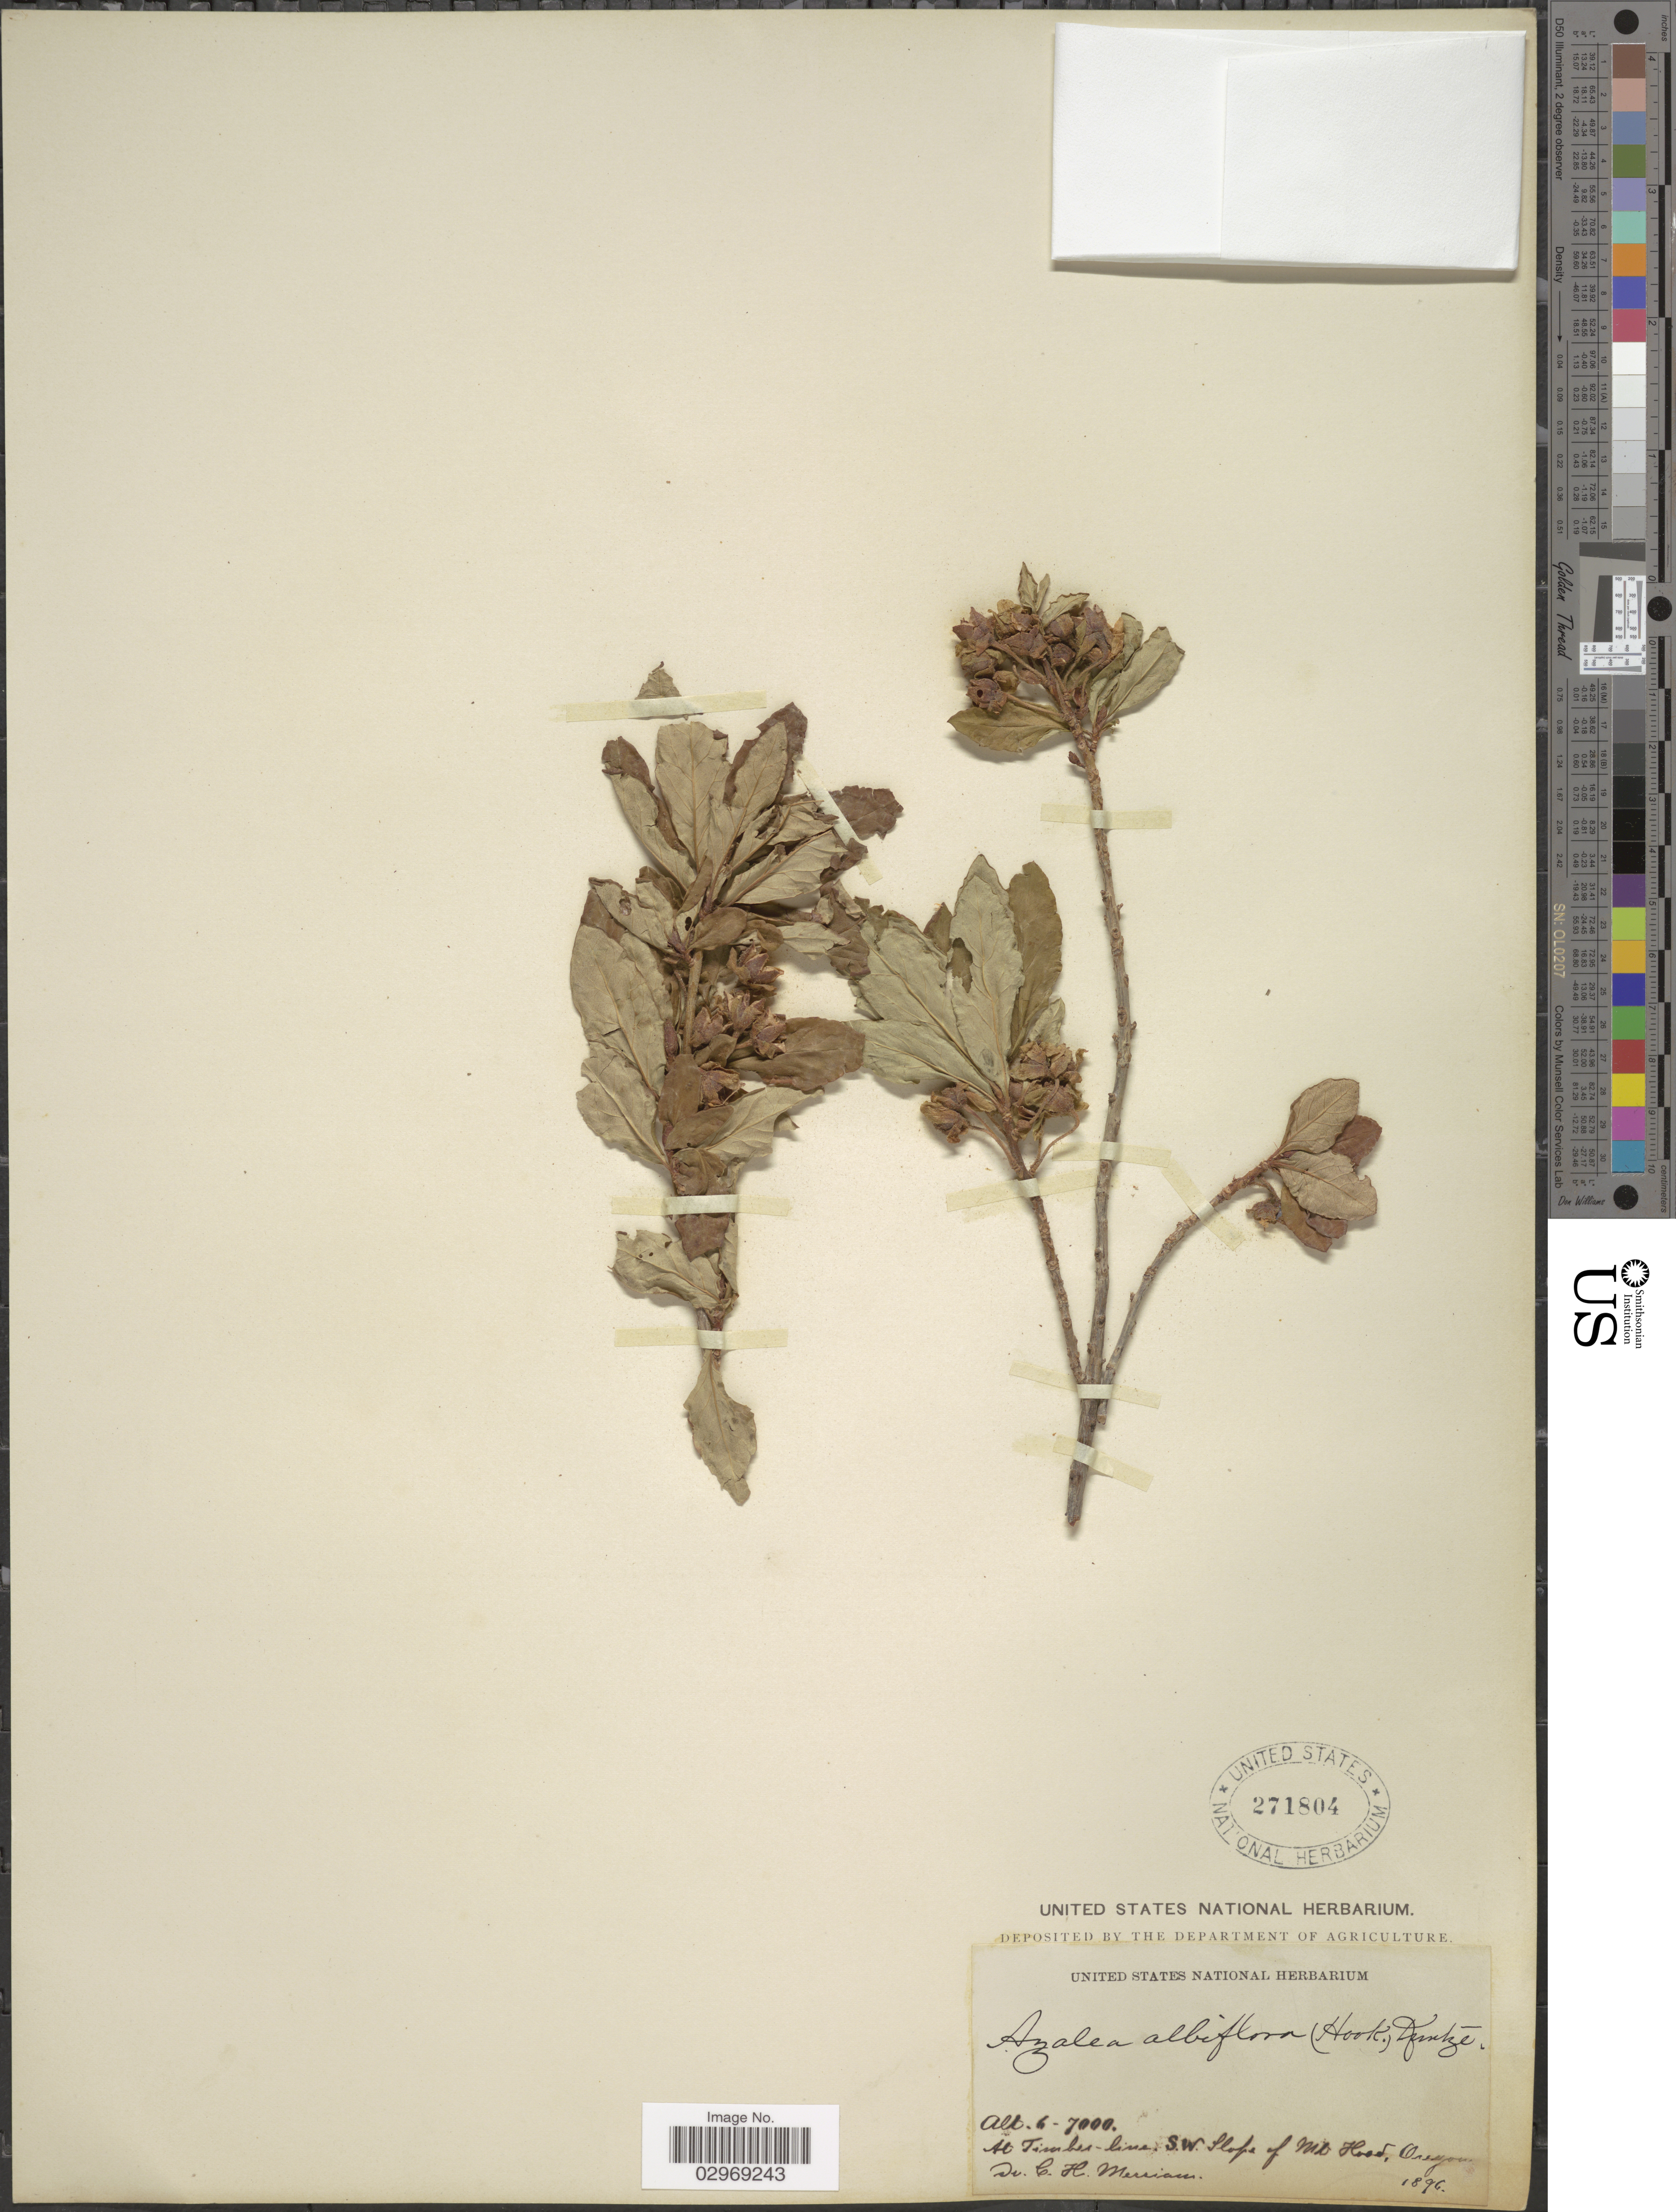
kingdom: Plantae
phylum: Tracheophyta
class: Magnoliopsida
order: Ericales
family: Ericaceae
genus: Rhododendron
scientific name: Rhododendron occidentale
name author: (Torr. & A. Gray) A. Gray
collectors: C. Merriam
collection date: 1896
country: United States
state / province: Oregon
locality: At Timber-line. S.W. slope of Mt. Hood.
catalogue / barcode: US 271804